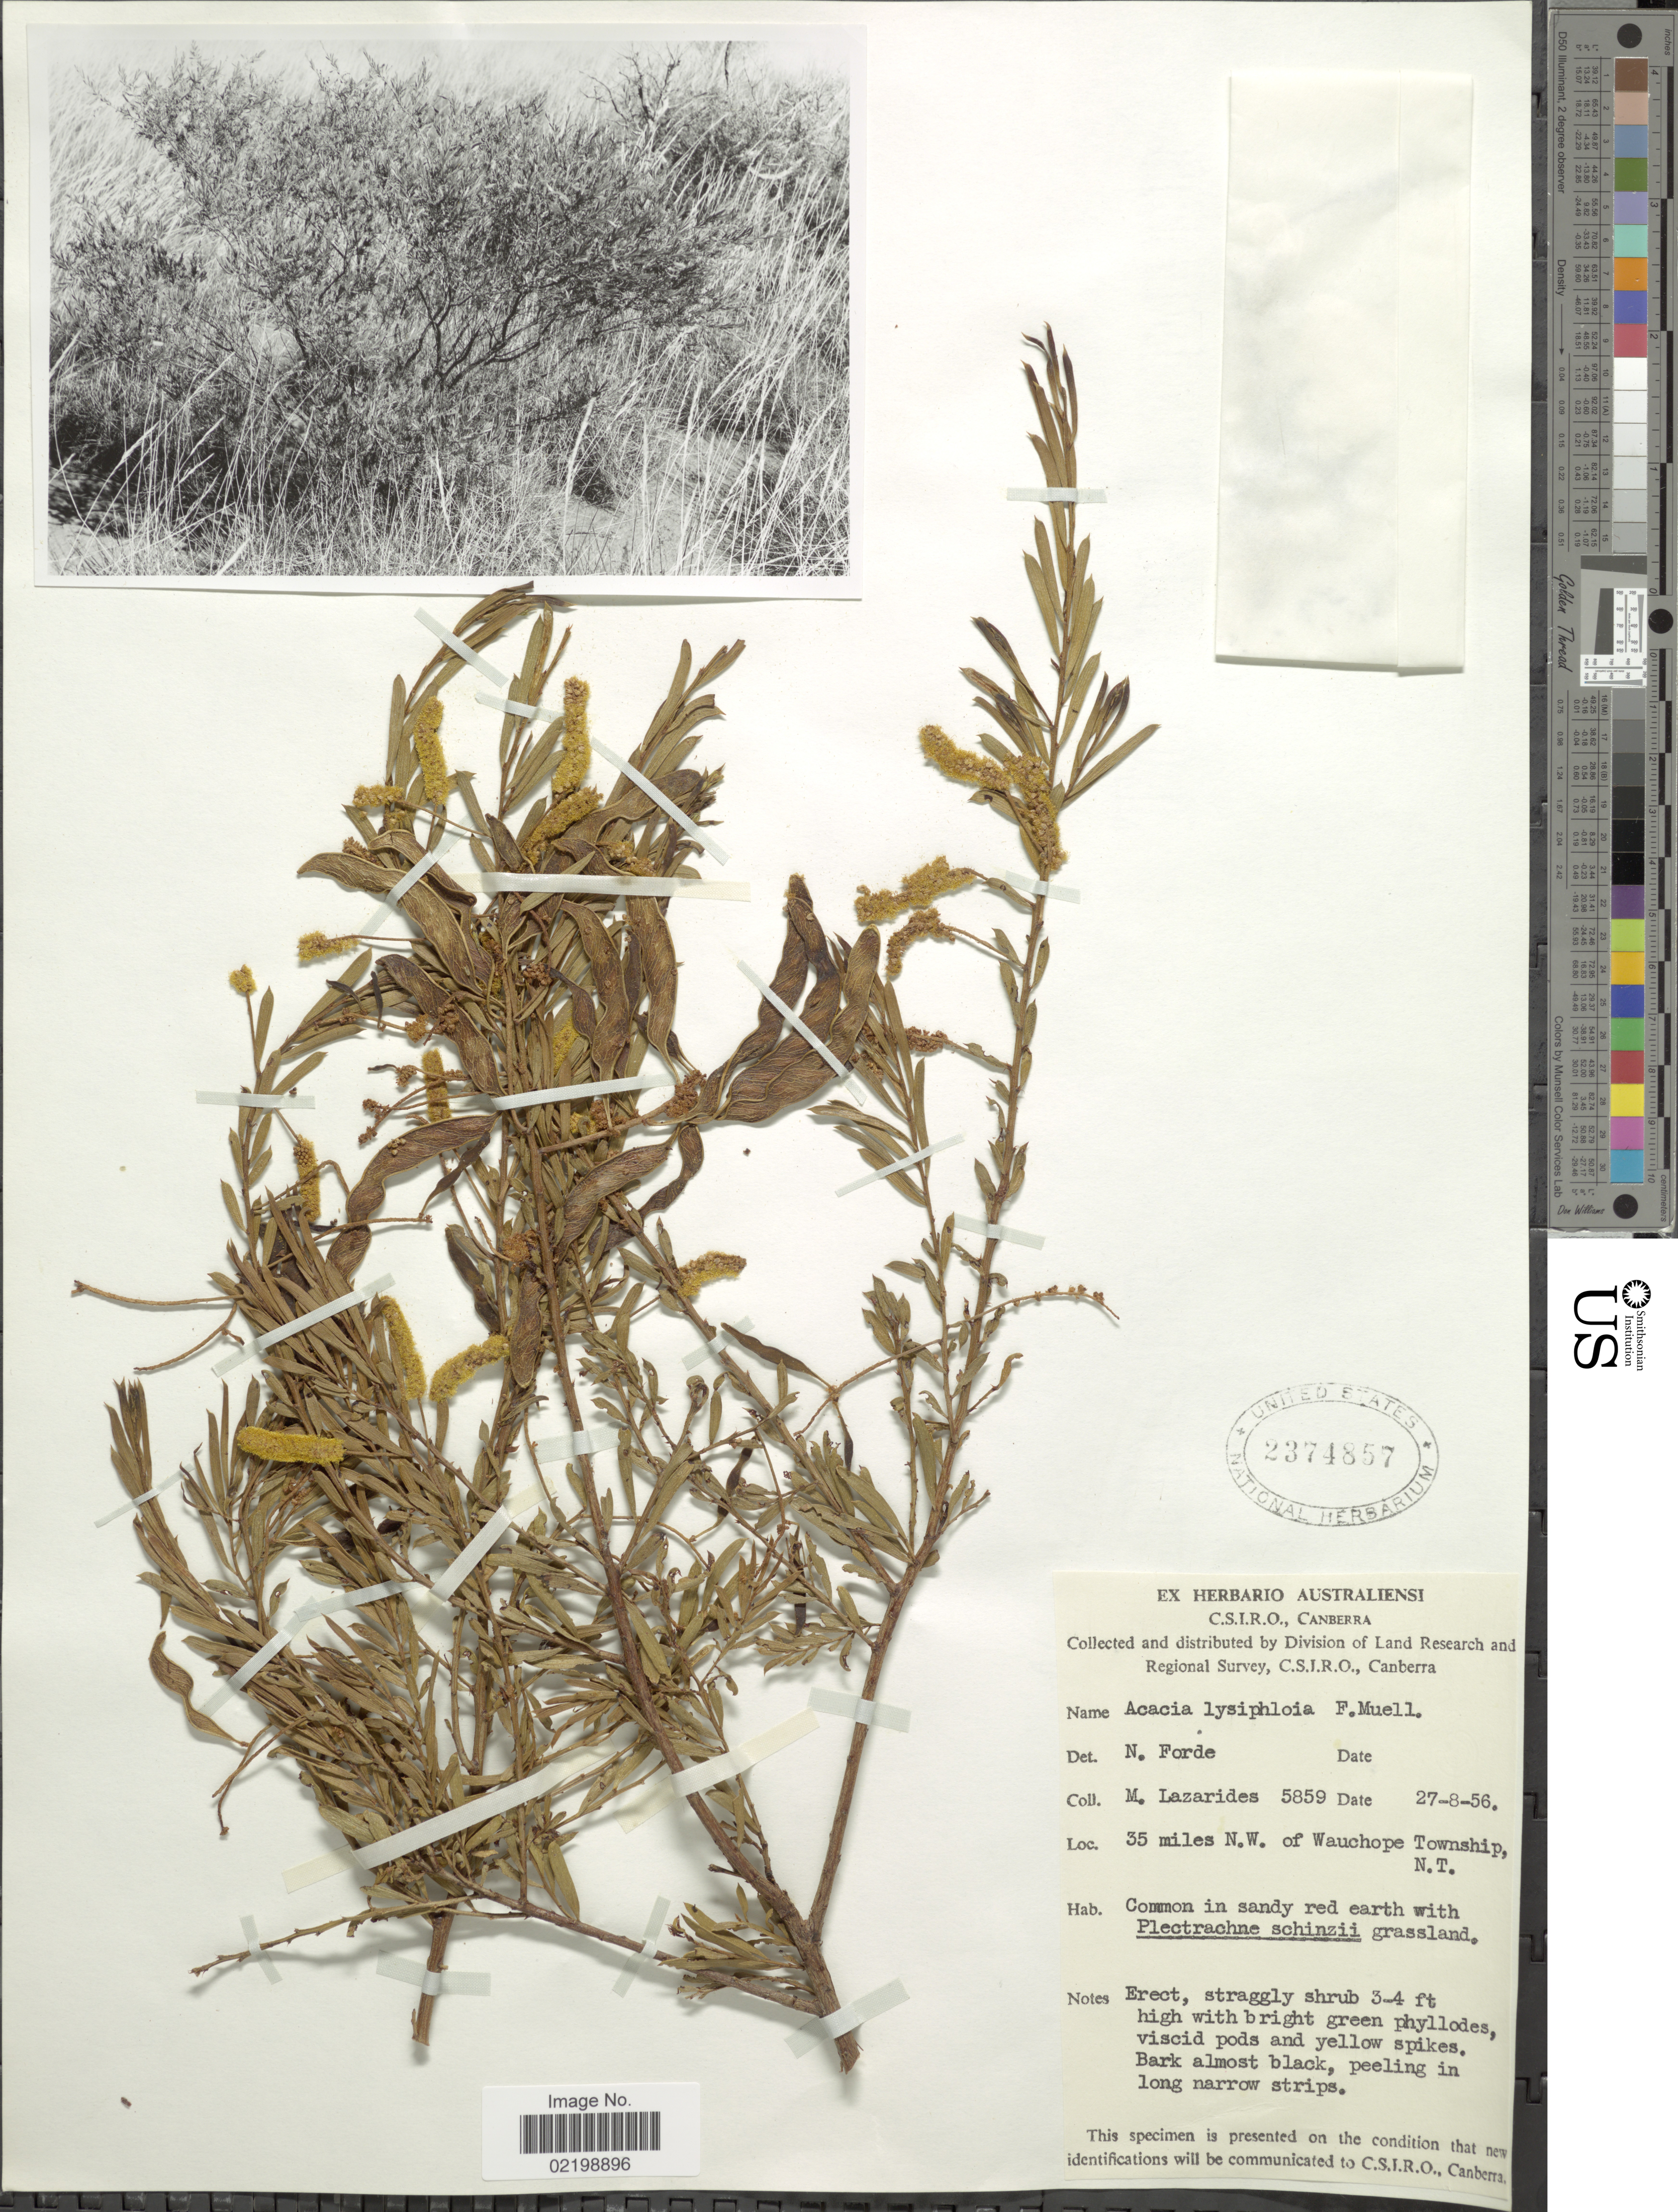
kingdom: Plantae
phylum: Tracheophyta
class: Magnoliopsida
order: Fabales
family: Fabaceae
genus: Acacia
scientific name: Acacia lysiphloia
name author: F. Muell.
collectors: M. Lazarides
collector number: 5859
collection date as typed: Transcribed d/m/y: 27/8/56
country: Australia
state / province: Northern Territory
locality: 35 miles N.W. of Wauchope Township, N.T.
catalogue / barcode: US 2374857